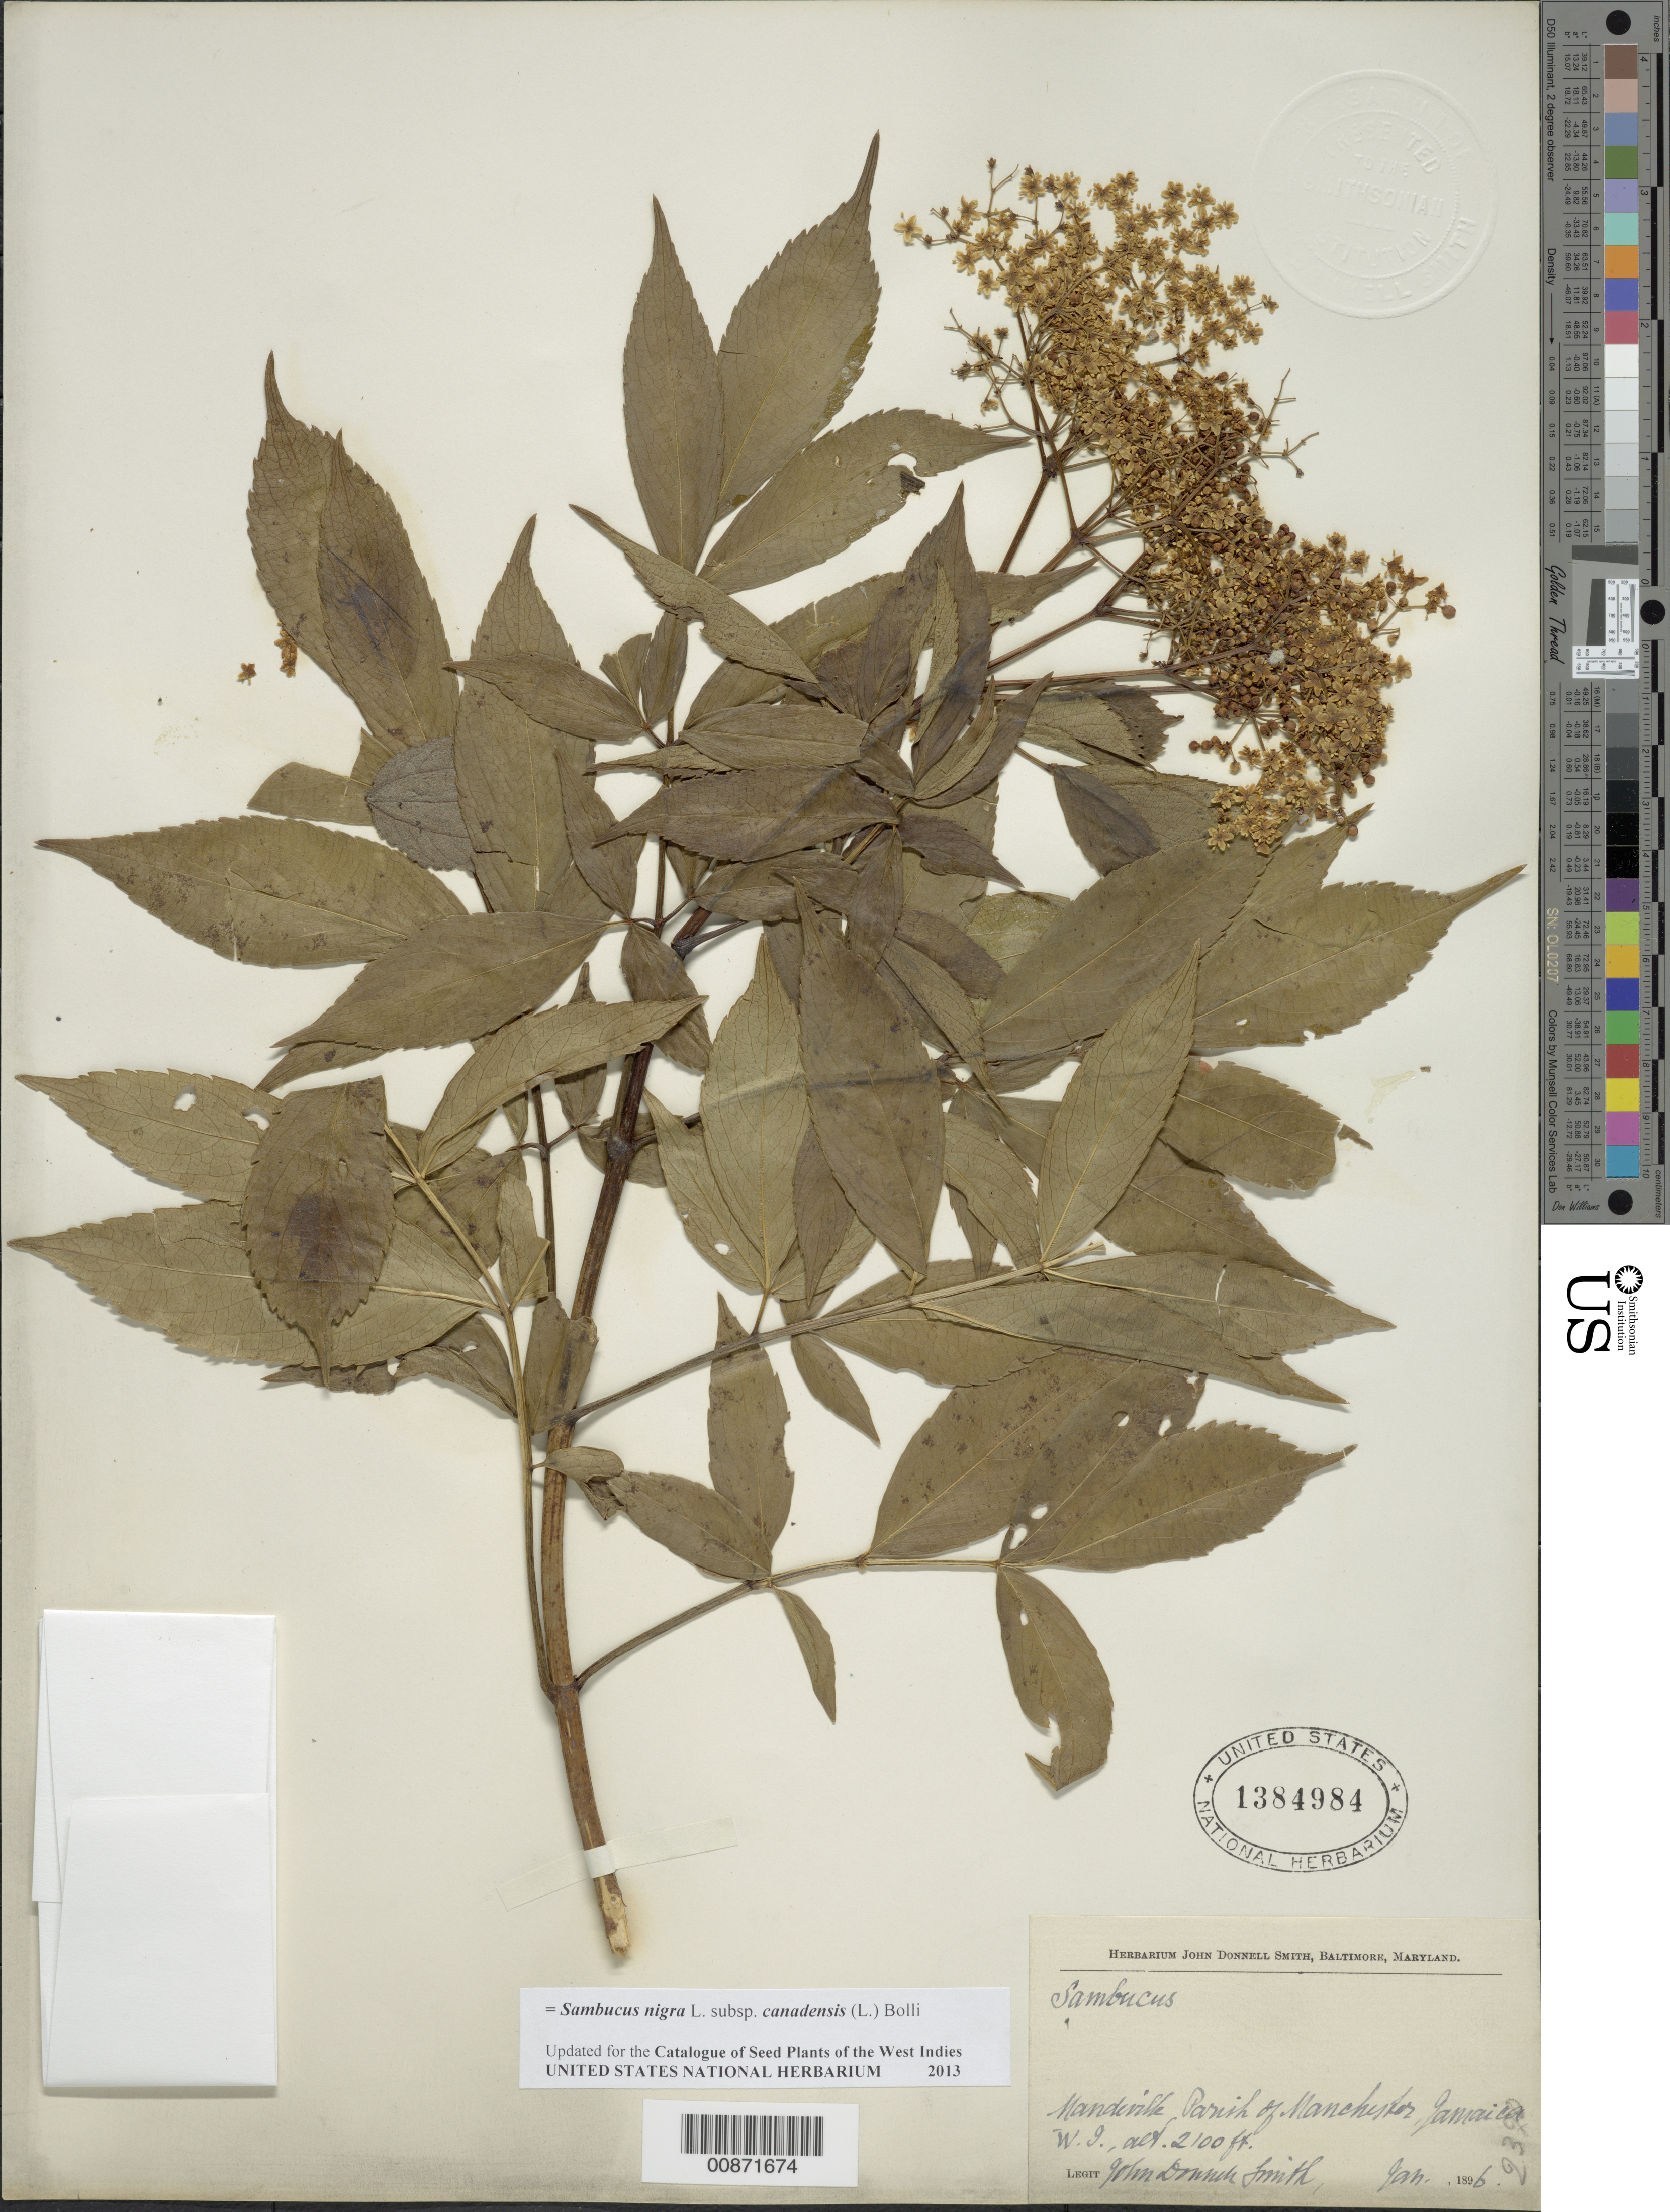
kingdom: Plantae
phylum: Tracheophyta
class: Magnoliopsida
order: Dipsacales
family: Viburnaceae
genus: Sambucus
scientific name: Sambucus nigra subsp. canadensis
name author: (L.) Bolli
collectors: J. Donnell Smith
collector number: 2390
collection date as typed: Jan 1896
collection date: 1896-01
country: Jamaica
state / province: Manchester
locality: Mandeville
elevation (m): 640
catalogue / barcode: US 1384984